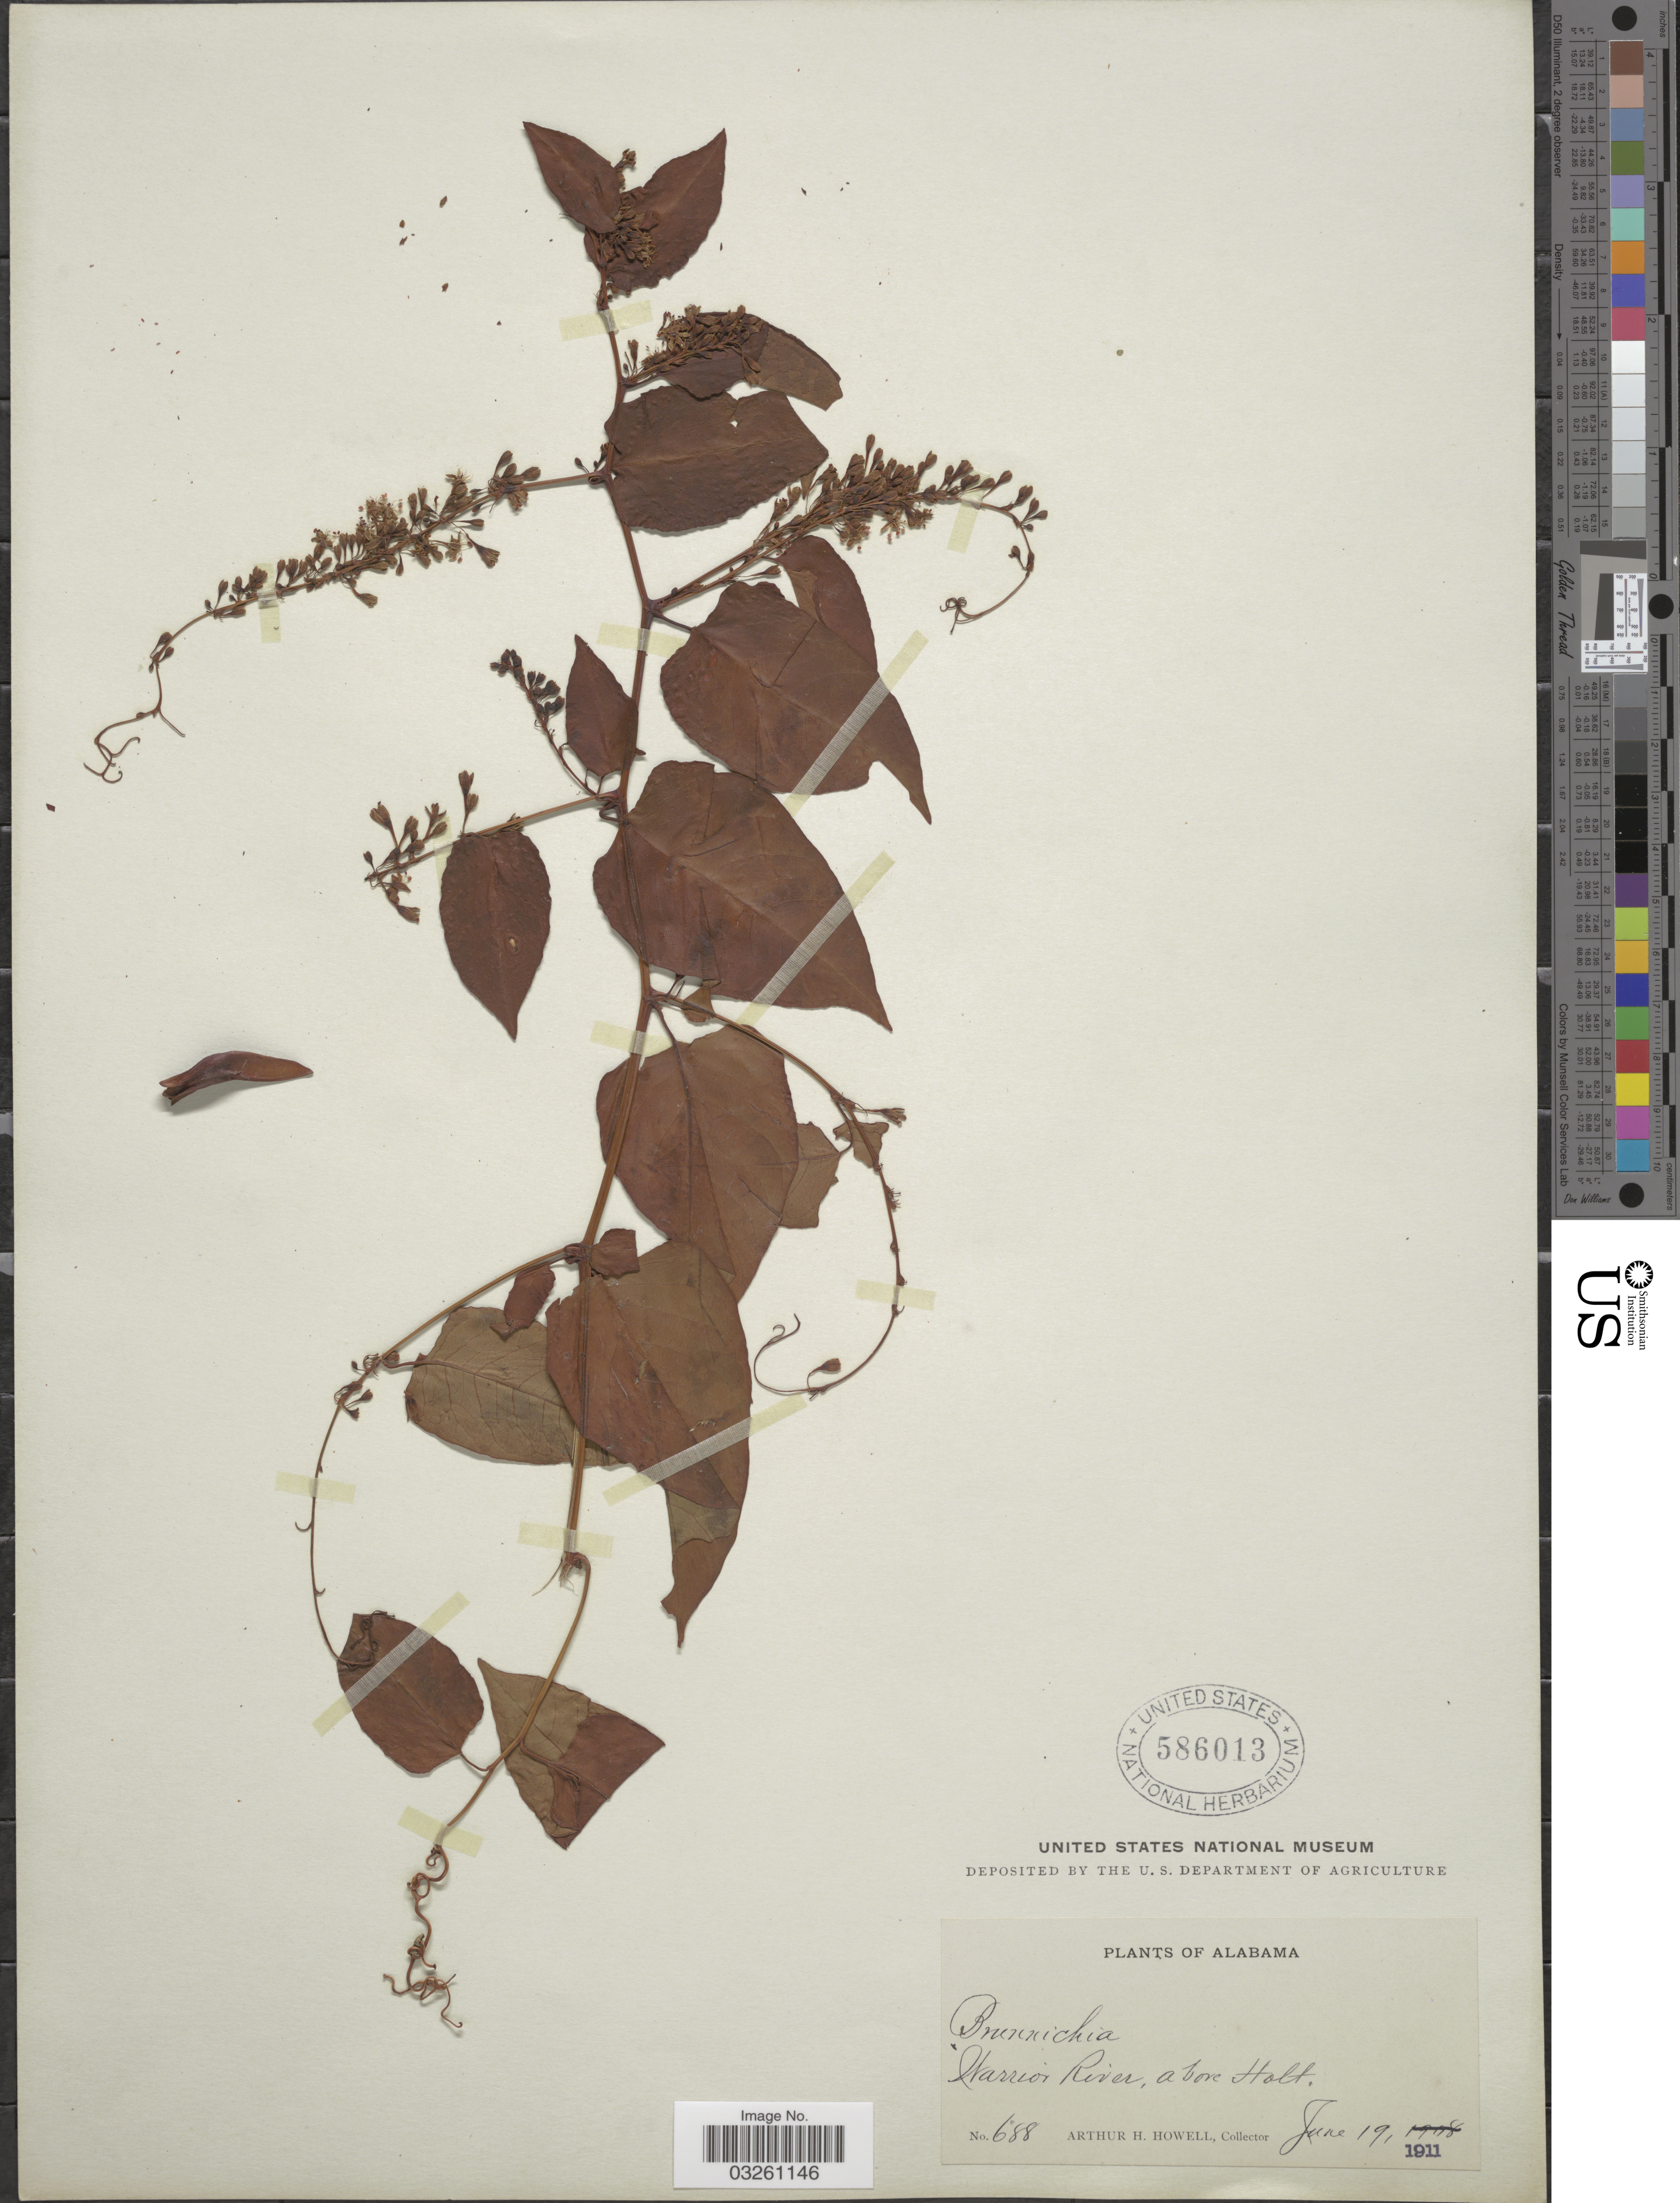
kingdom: Plantae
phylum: Tracheophyta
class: Magnoliopsida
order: Caryophyllales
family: Polygonaceae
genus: Brunnichia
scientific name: Brunnichia cirrhosa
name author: Gaertn.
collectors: A. H. Howell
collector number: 688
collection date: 1911-06-19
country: United States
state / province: Alabama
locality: Warrior River, above Holt.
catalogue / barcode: US 586013